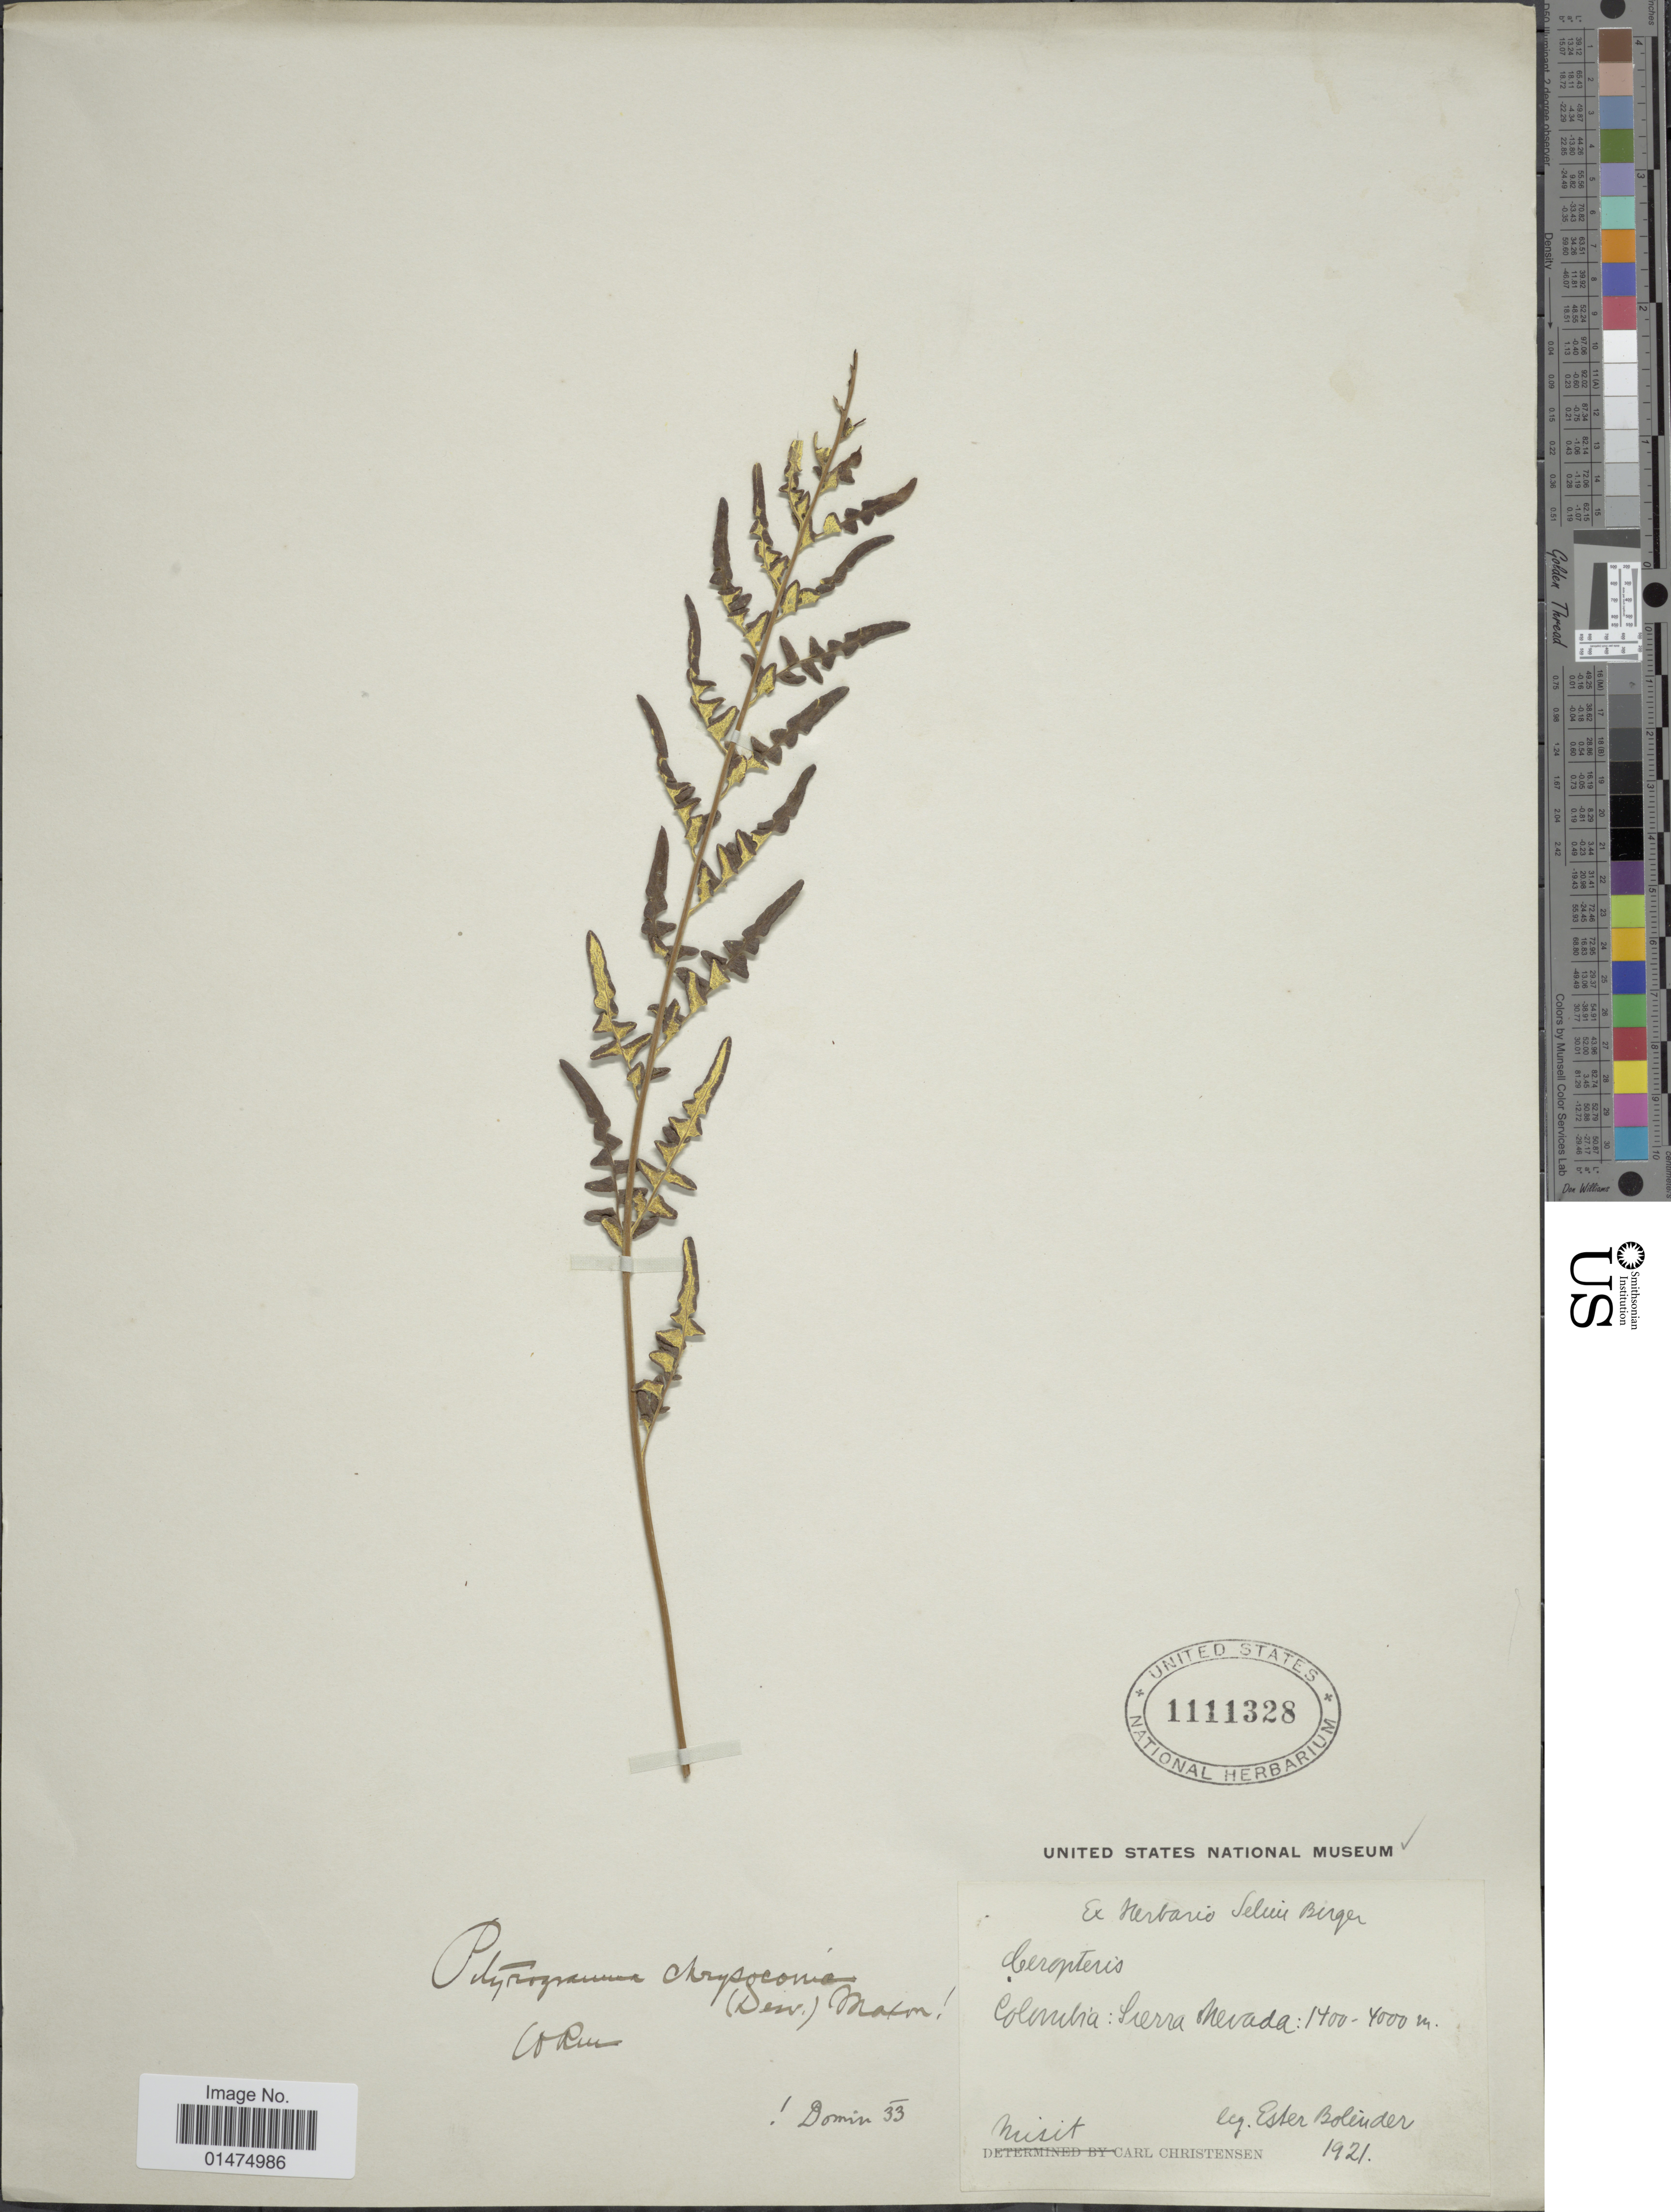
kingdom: Plantae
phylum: Tracheophyta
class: Polypodiopsida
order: Polypodiales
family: Pteridaceae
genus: Pityrogramma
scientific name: Pityrogramma chrysoconia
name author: (Desv.) Maxon ex Domin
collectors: E. Bolender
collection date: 1921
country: Colombia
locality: Sierra Nevada.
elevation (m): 1400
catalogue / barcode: US 1111328